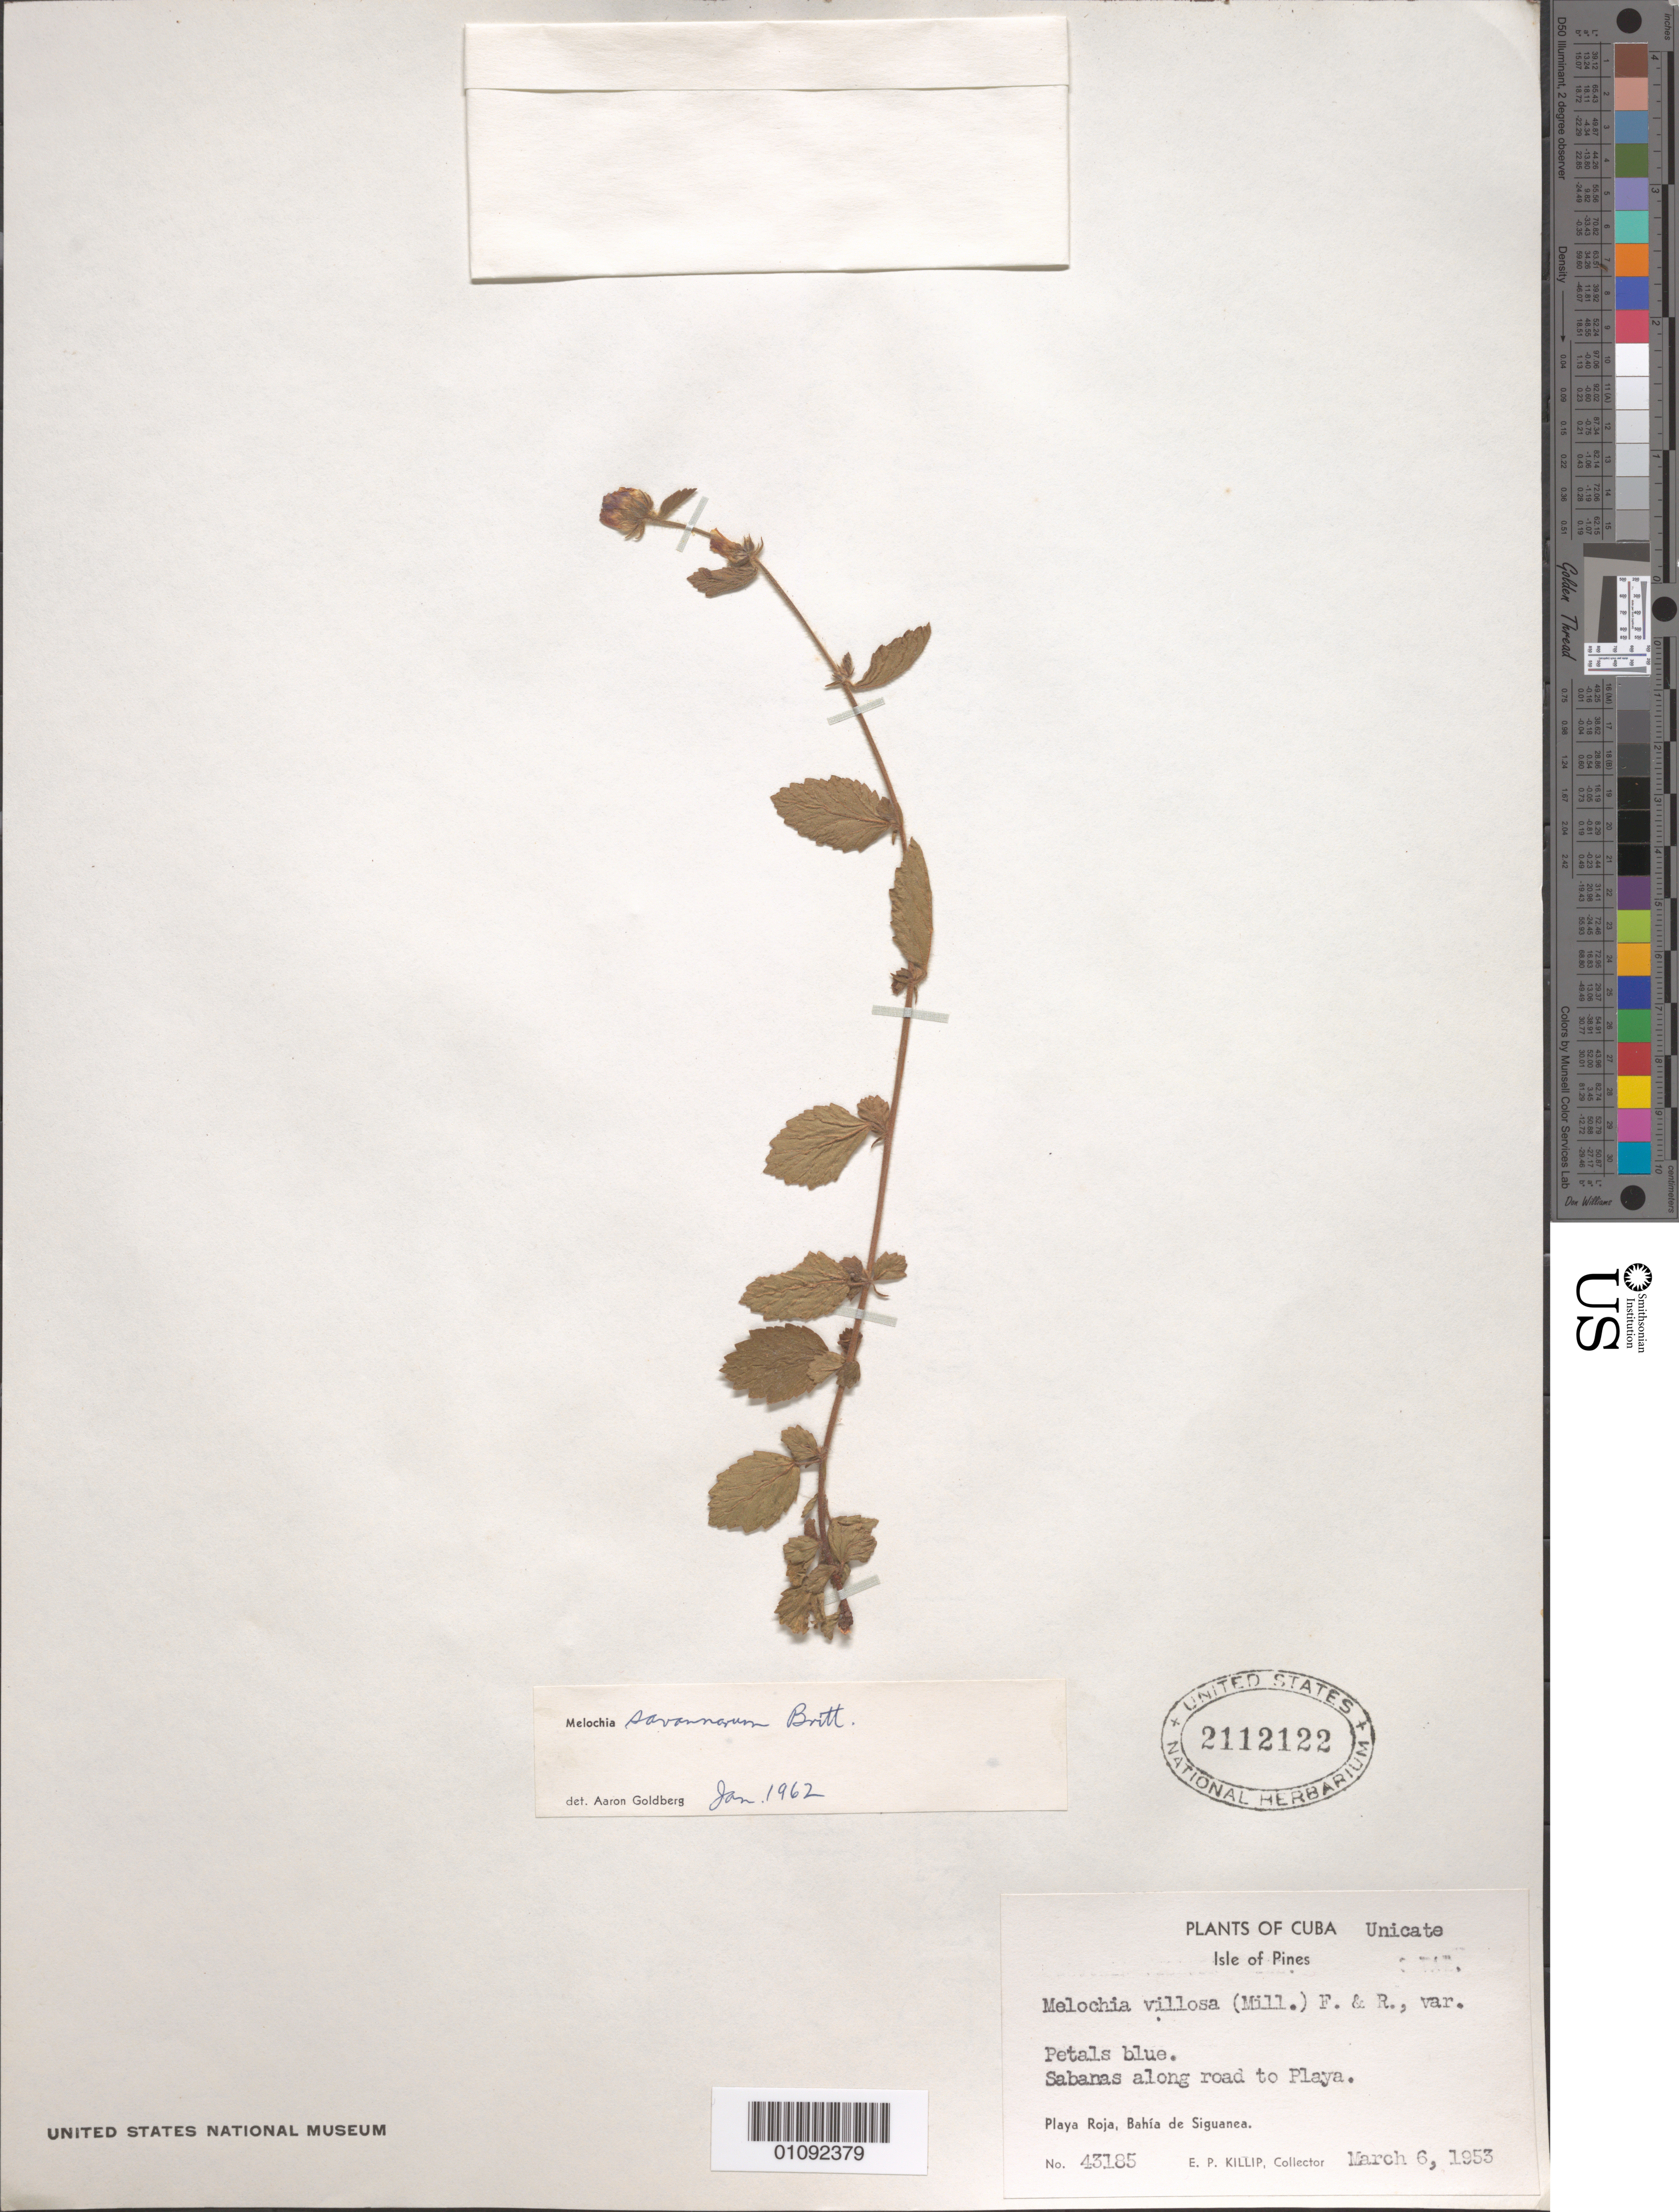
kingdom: Plantae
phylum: Tracheophyta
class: Magnoliopsida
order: Malvales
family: Malvaceae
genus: Melochia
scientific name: Melochia savannarum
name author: Britton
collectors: E. P. Killip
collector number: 43185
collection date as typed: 06 Mar 1953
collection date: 1953-03-06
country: Cuba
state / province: Isla de La Juventud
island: Isla de la Juventud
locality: Playa Roja, Bahia de Siguanea, Isle of Pines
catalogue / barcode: US 2112122